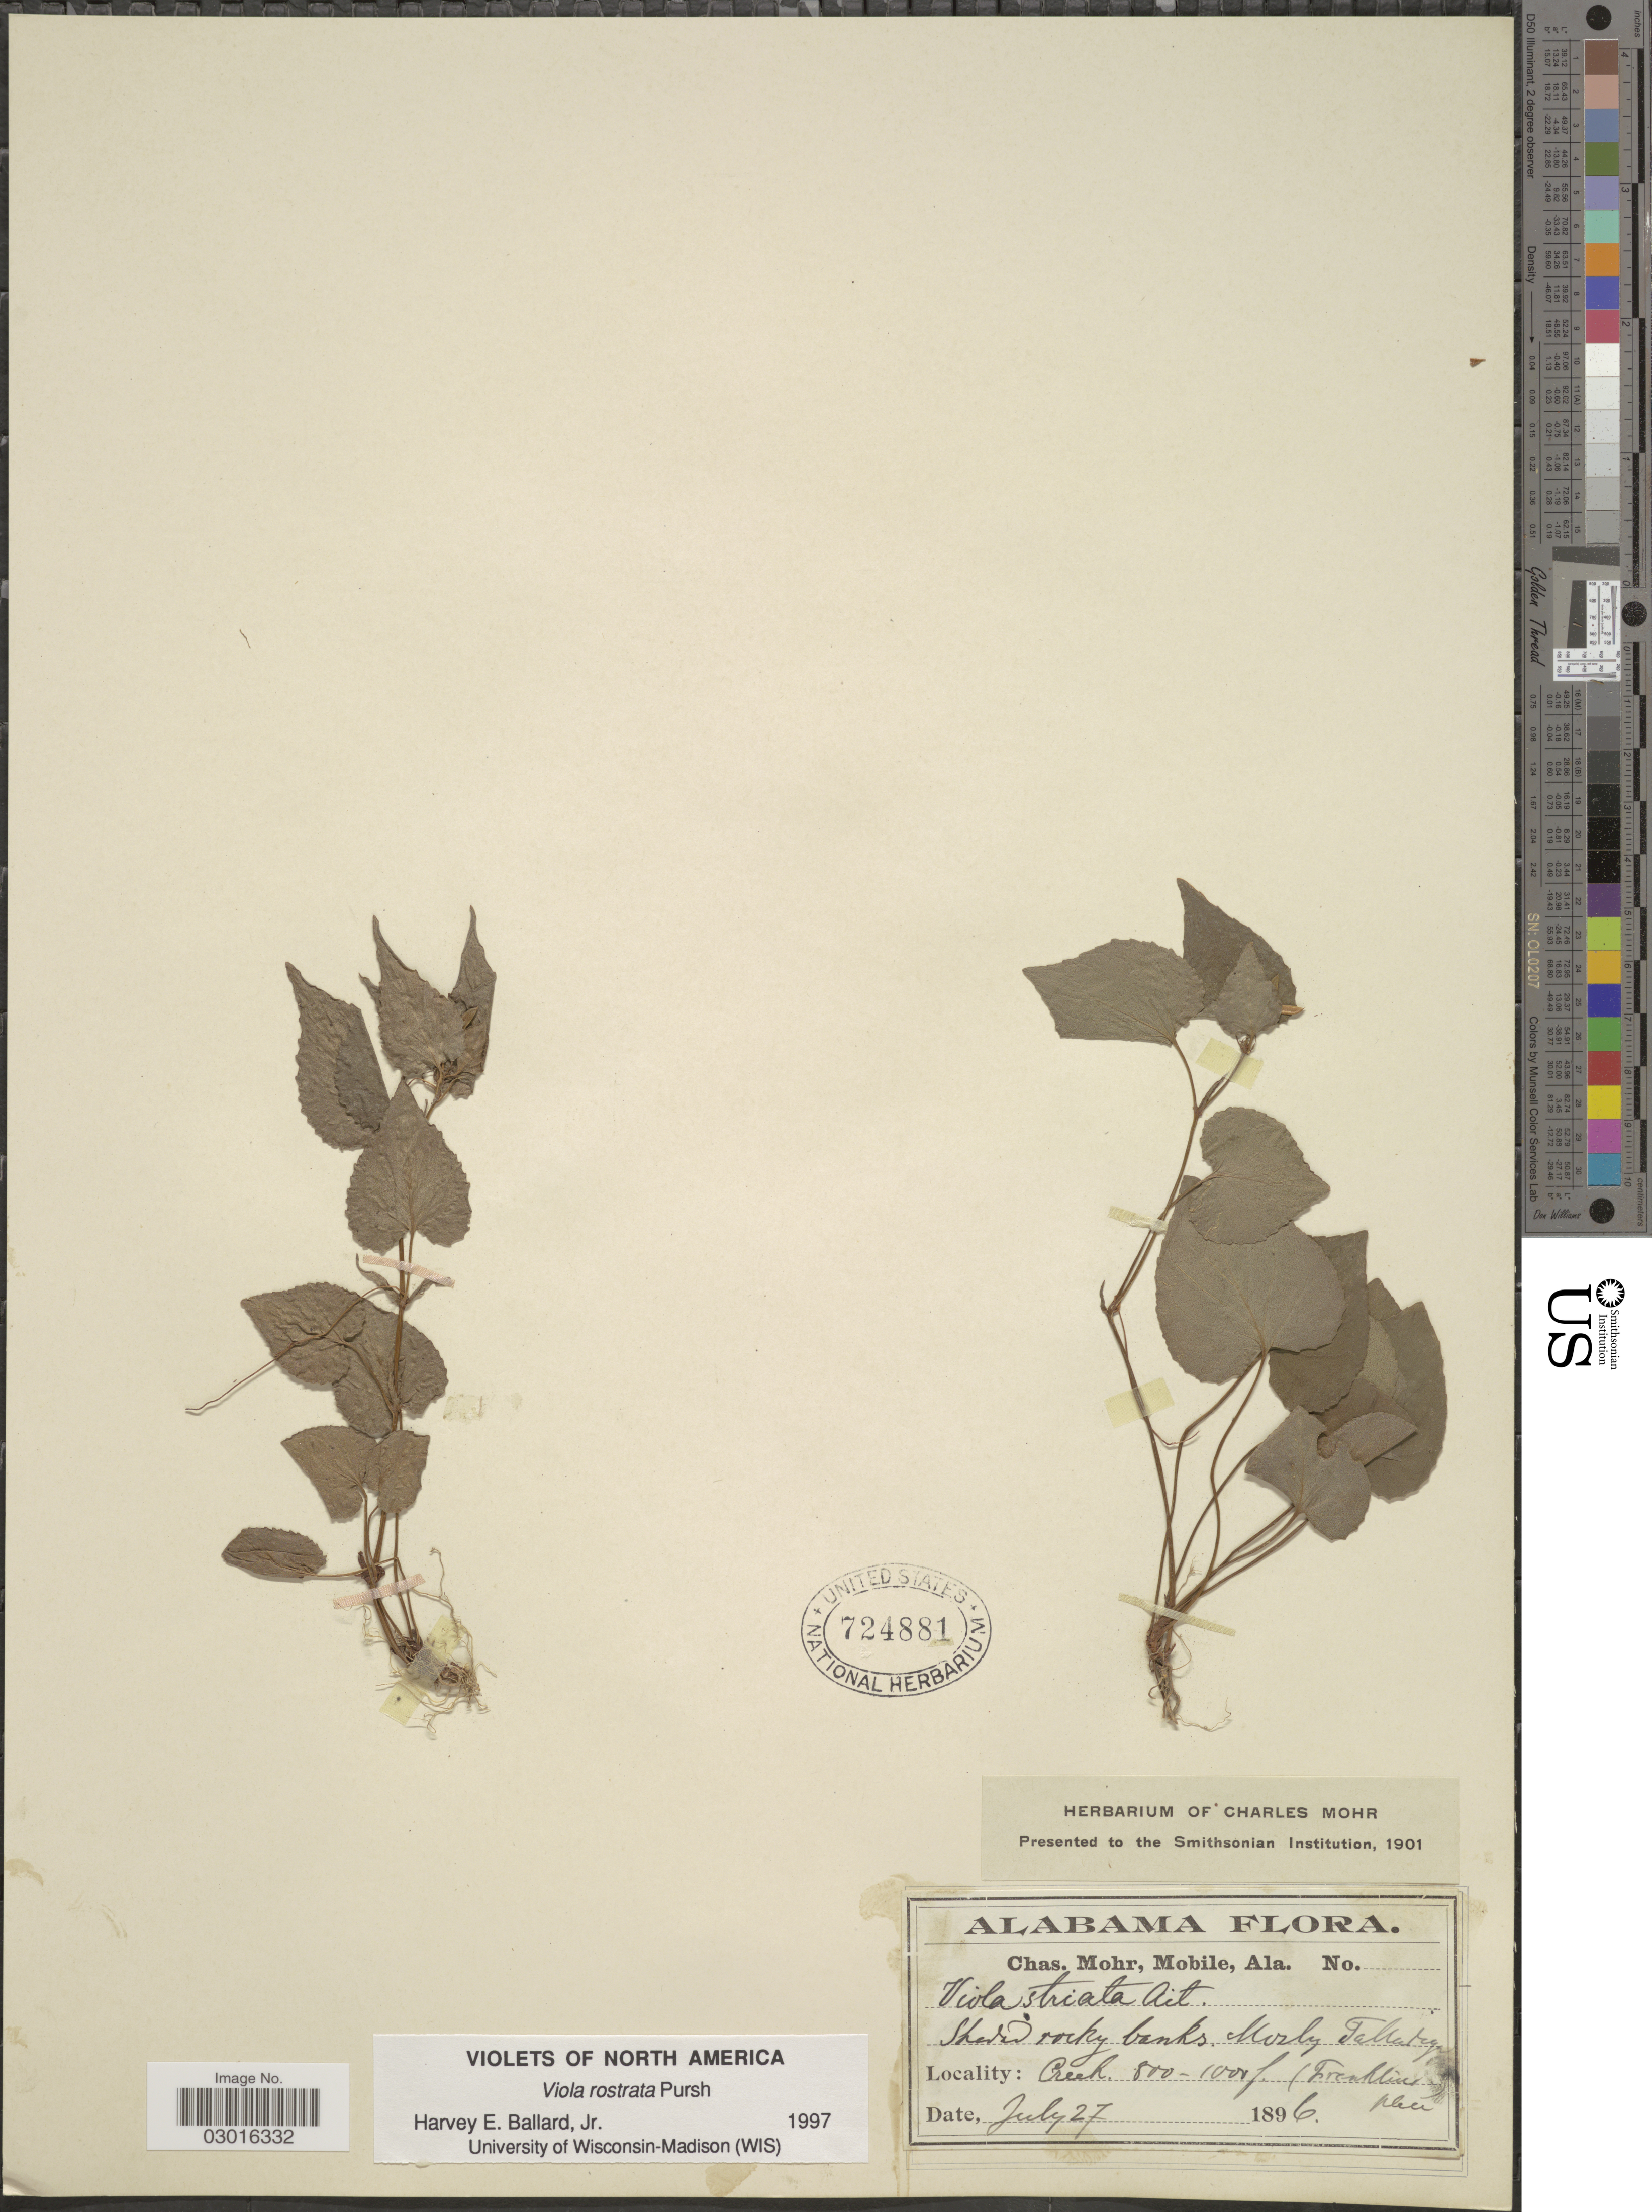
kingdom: Plantae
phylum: Tracheophyta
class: Magnoliopsida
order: Malpighiales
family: Violaceae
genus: Viola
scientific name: Viola rostrata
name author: Pursh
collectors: Mohr, C. T. (herbarium)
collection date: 1896-07-27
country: United States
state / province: Alabama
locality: Shaded rock banks. Mosby Talladega Creek (Franklin place).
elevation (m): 244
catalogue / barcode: US 724881